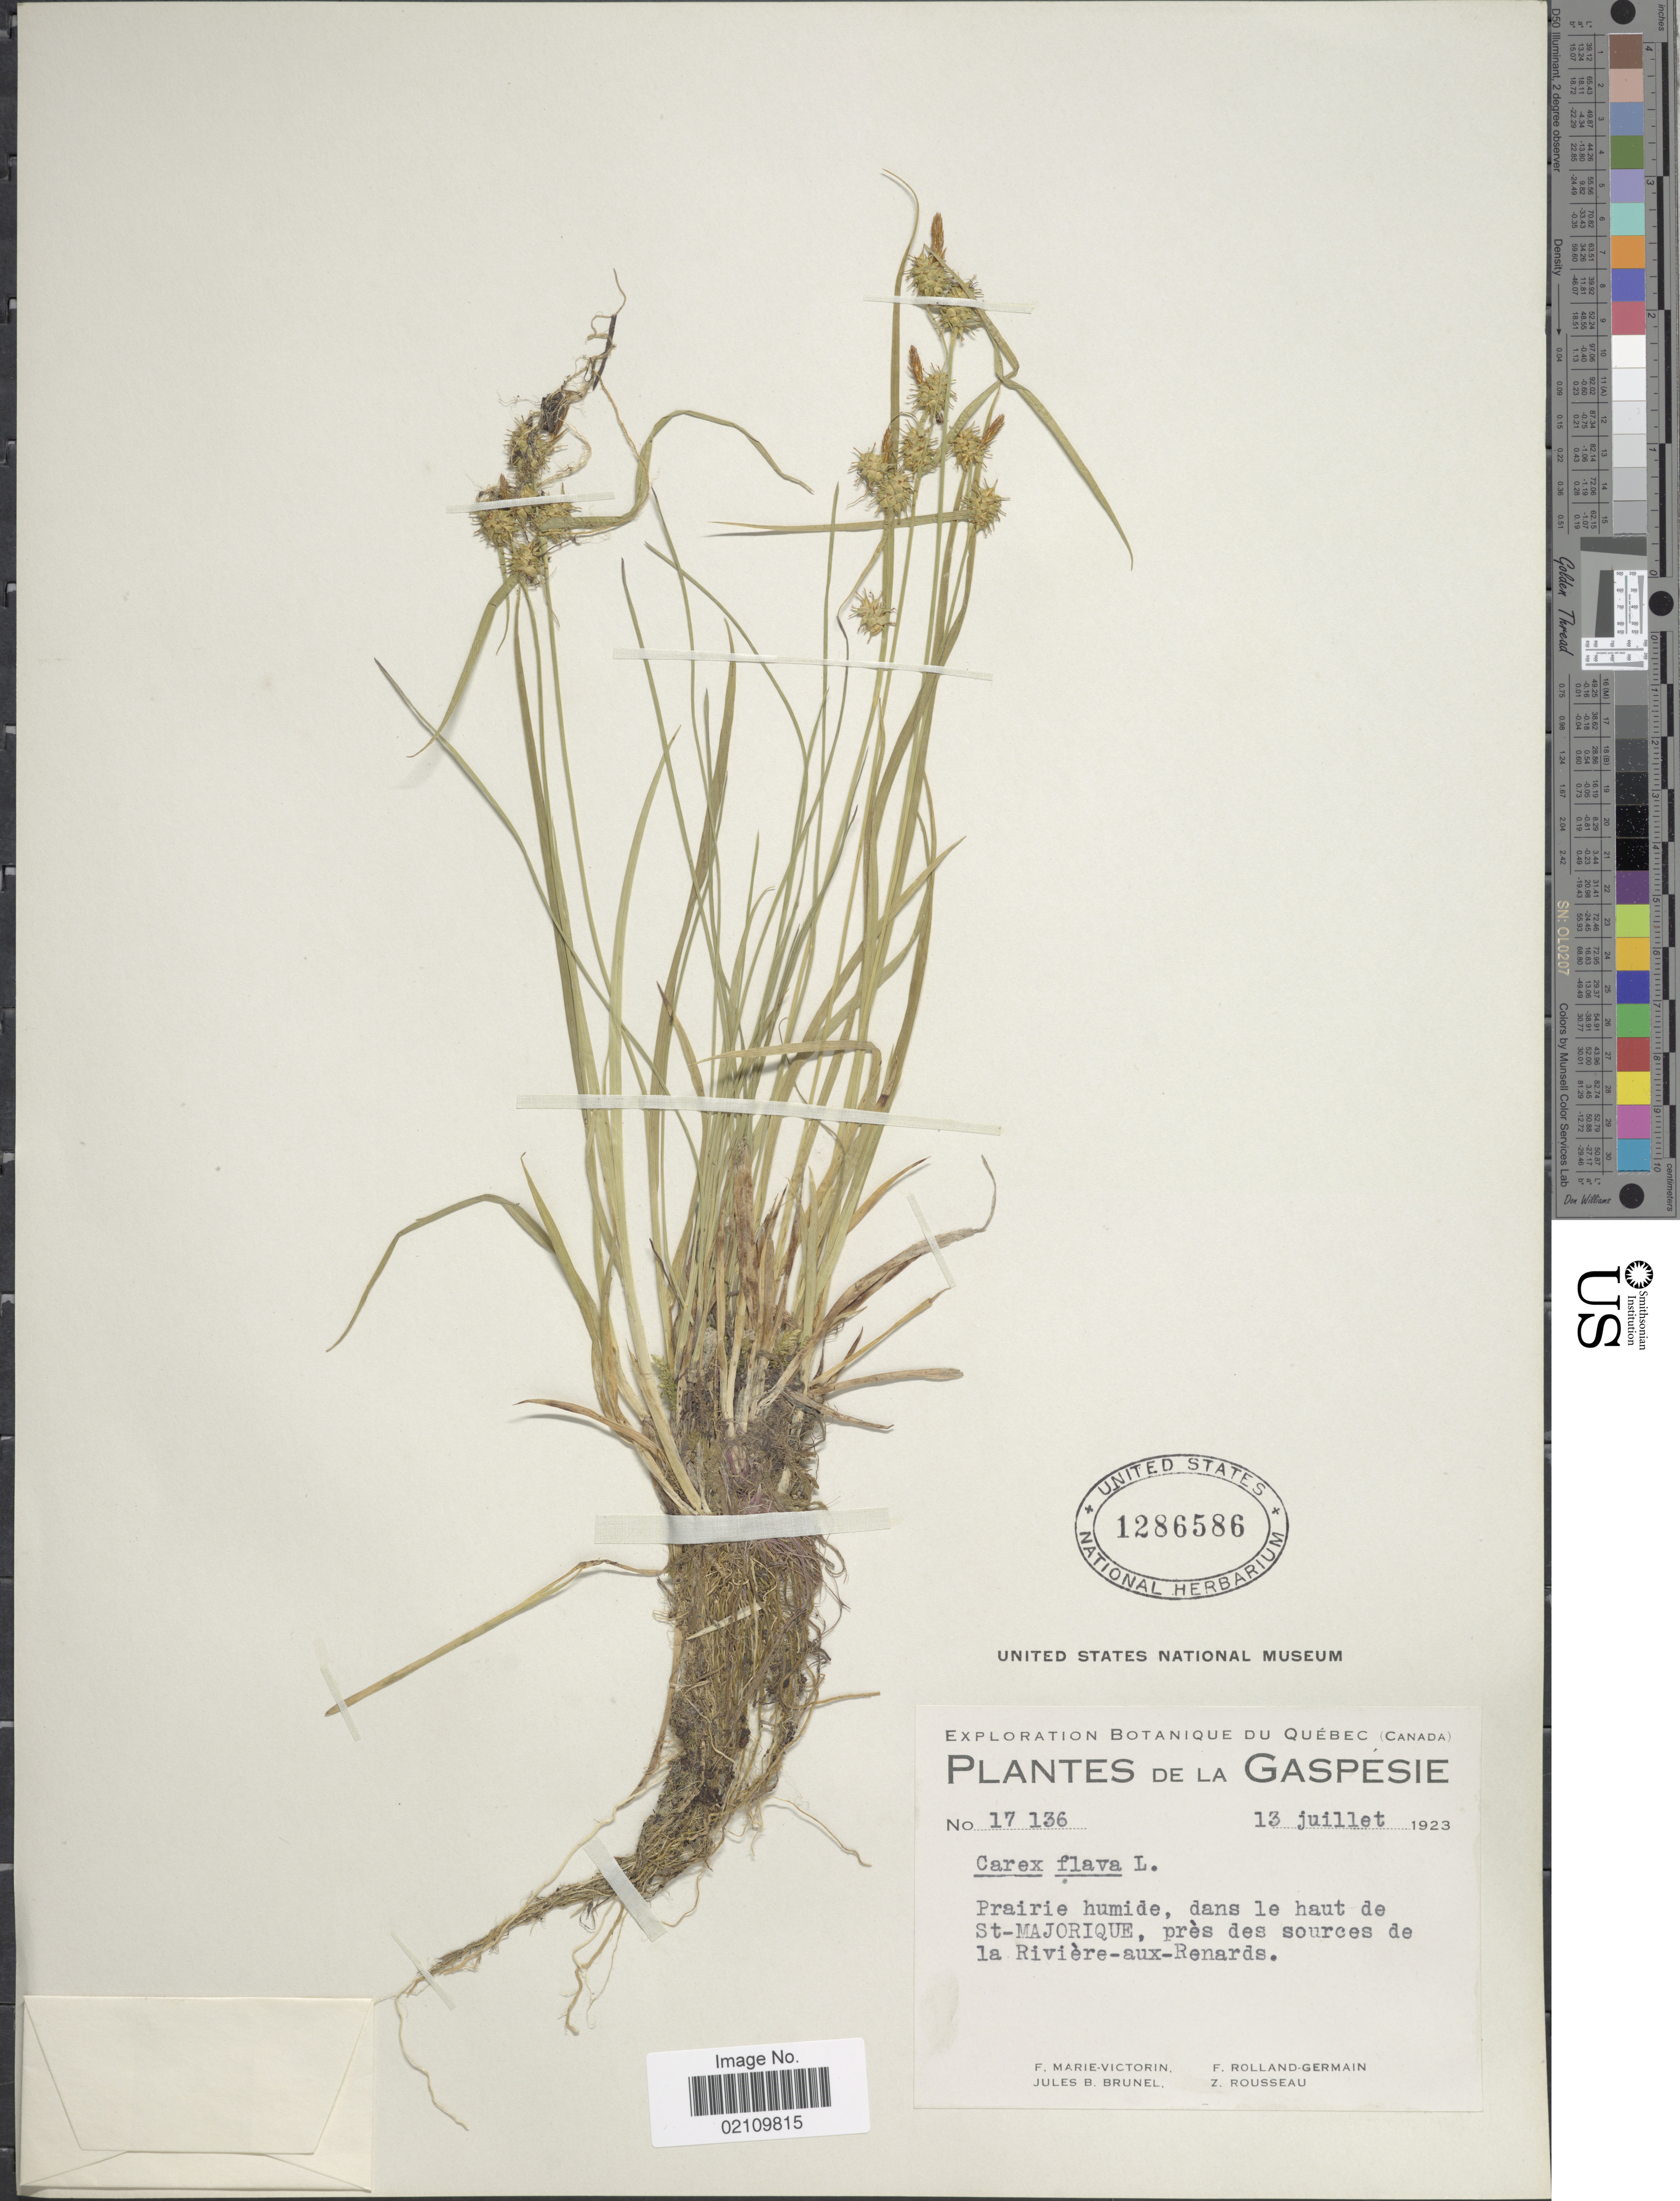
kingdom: Plantae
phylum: Tracheophyta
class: Liliopsida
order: Poales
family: Cyperaceae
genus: Carex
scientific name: Carex flava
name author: L.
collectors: F. Marie-Victorin, J. Brunel, Rolland-Germain & Z. Rousseau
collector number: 17136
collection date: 1923-07-13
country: Canada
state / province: Quebec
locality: Gaspesie. Prairie humide, dans le haut de St-Majorique, pres de sources de la Riviere-aux-Renards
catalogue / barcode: US 1286586